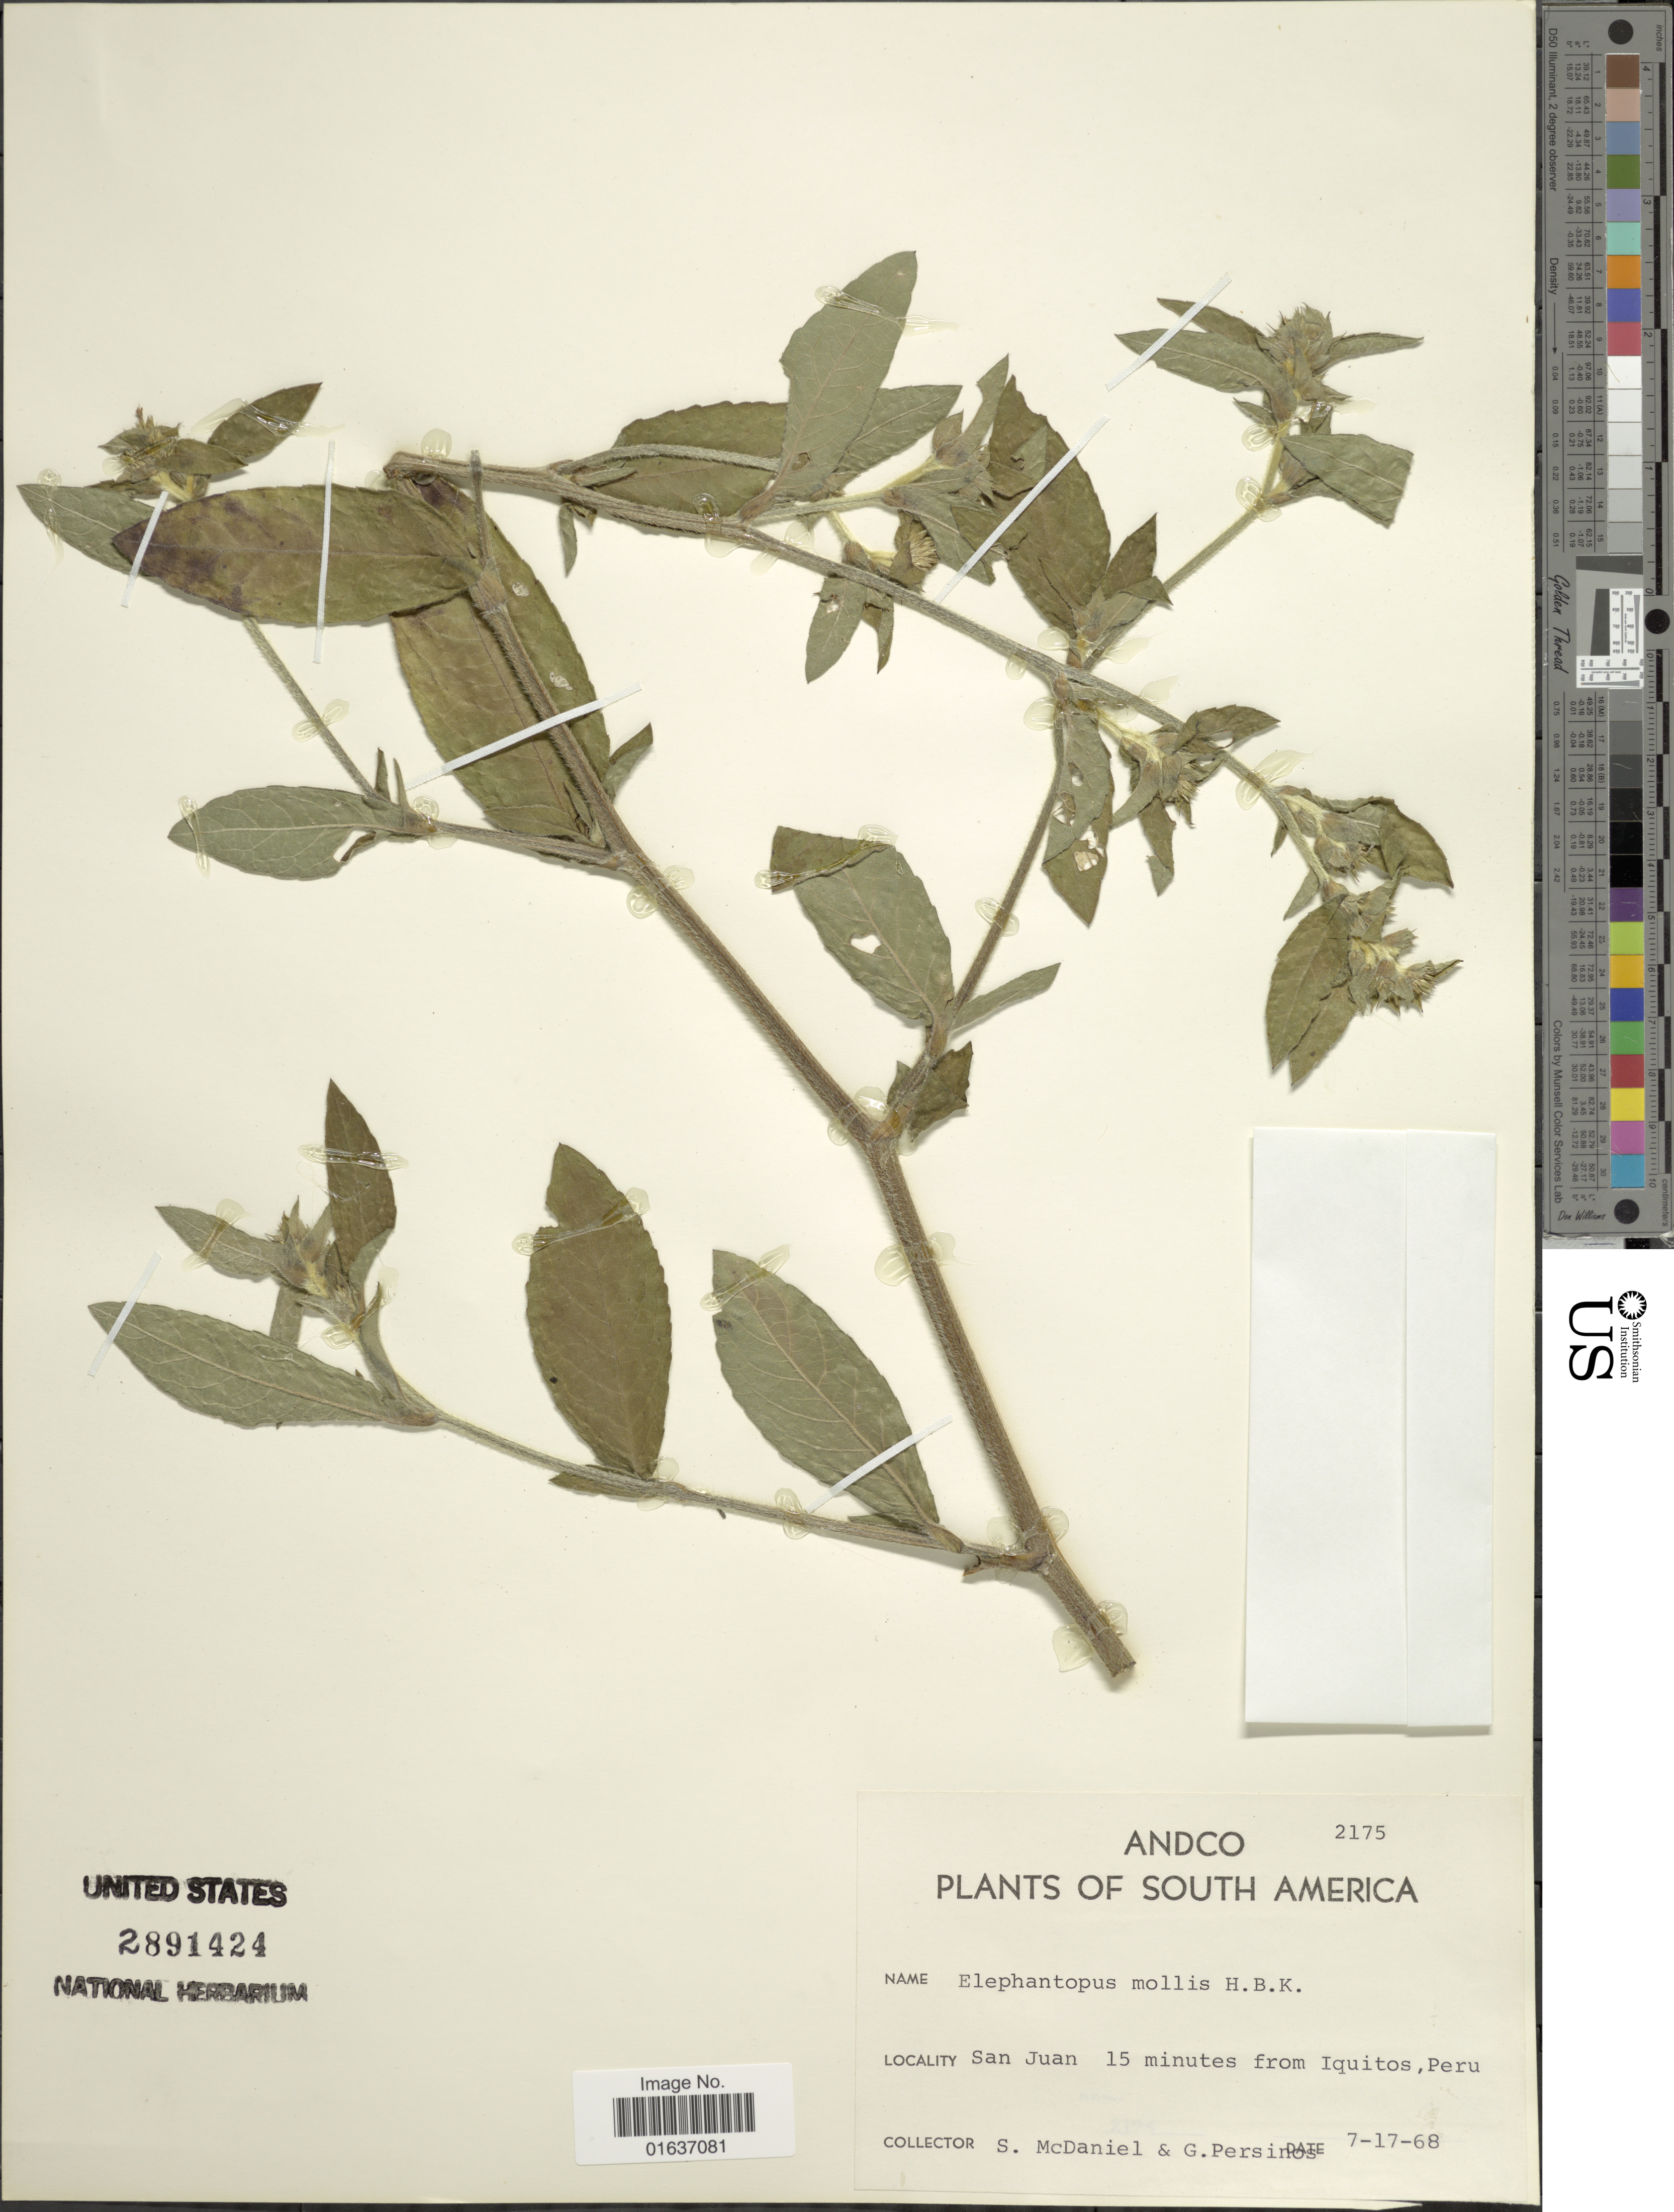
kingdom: Plantae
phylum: Tracheophyta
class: Magnoliopsida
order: Asterales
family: Asteraceae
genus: Elephantopus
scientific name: Elephantopus mollis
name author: Kunth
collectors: S. McDaniel & G. Persinos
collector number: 2175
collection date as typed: Transcribed d/m/y: 17/7/68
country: Peru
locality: Andco, South America, San Juan 15 minuties from Iquitos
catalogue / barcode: US 2891424